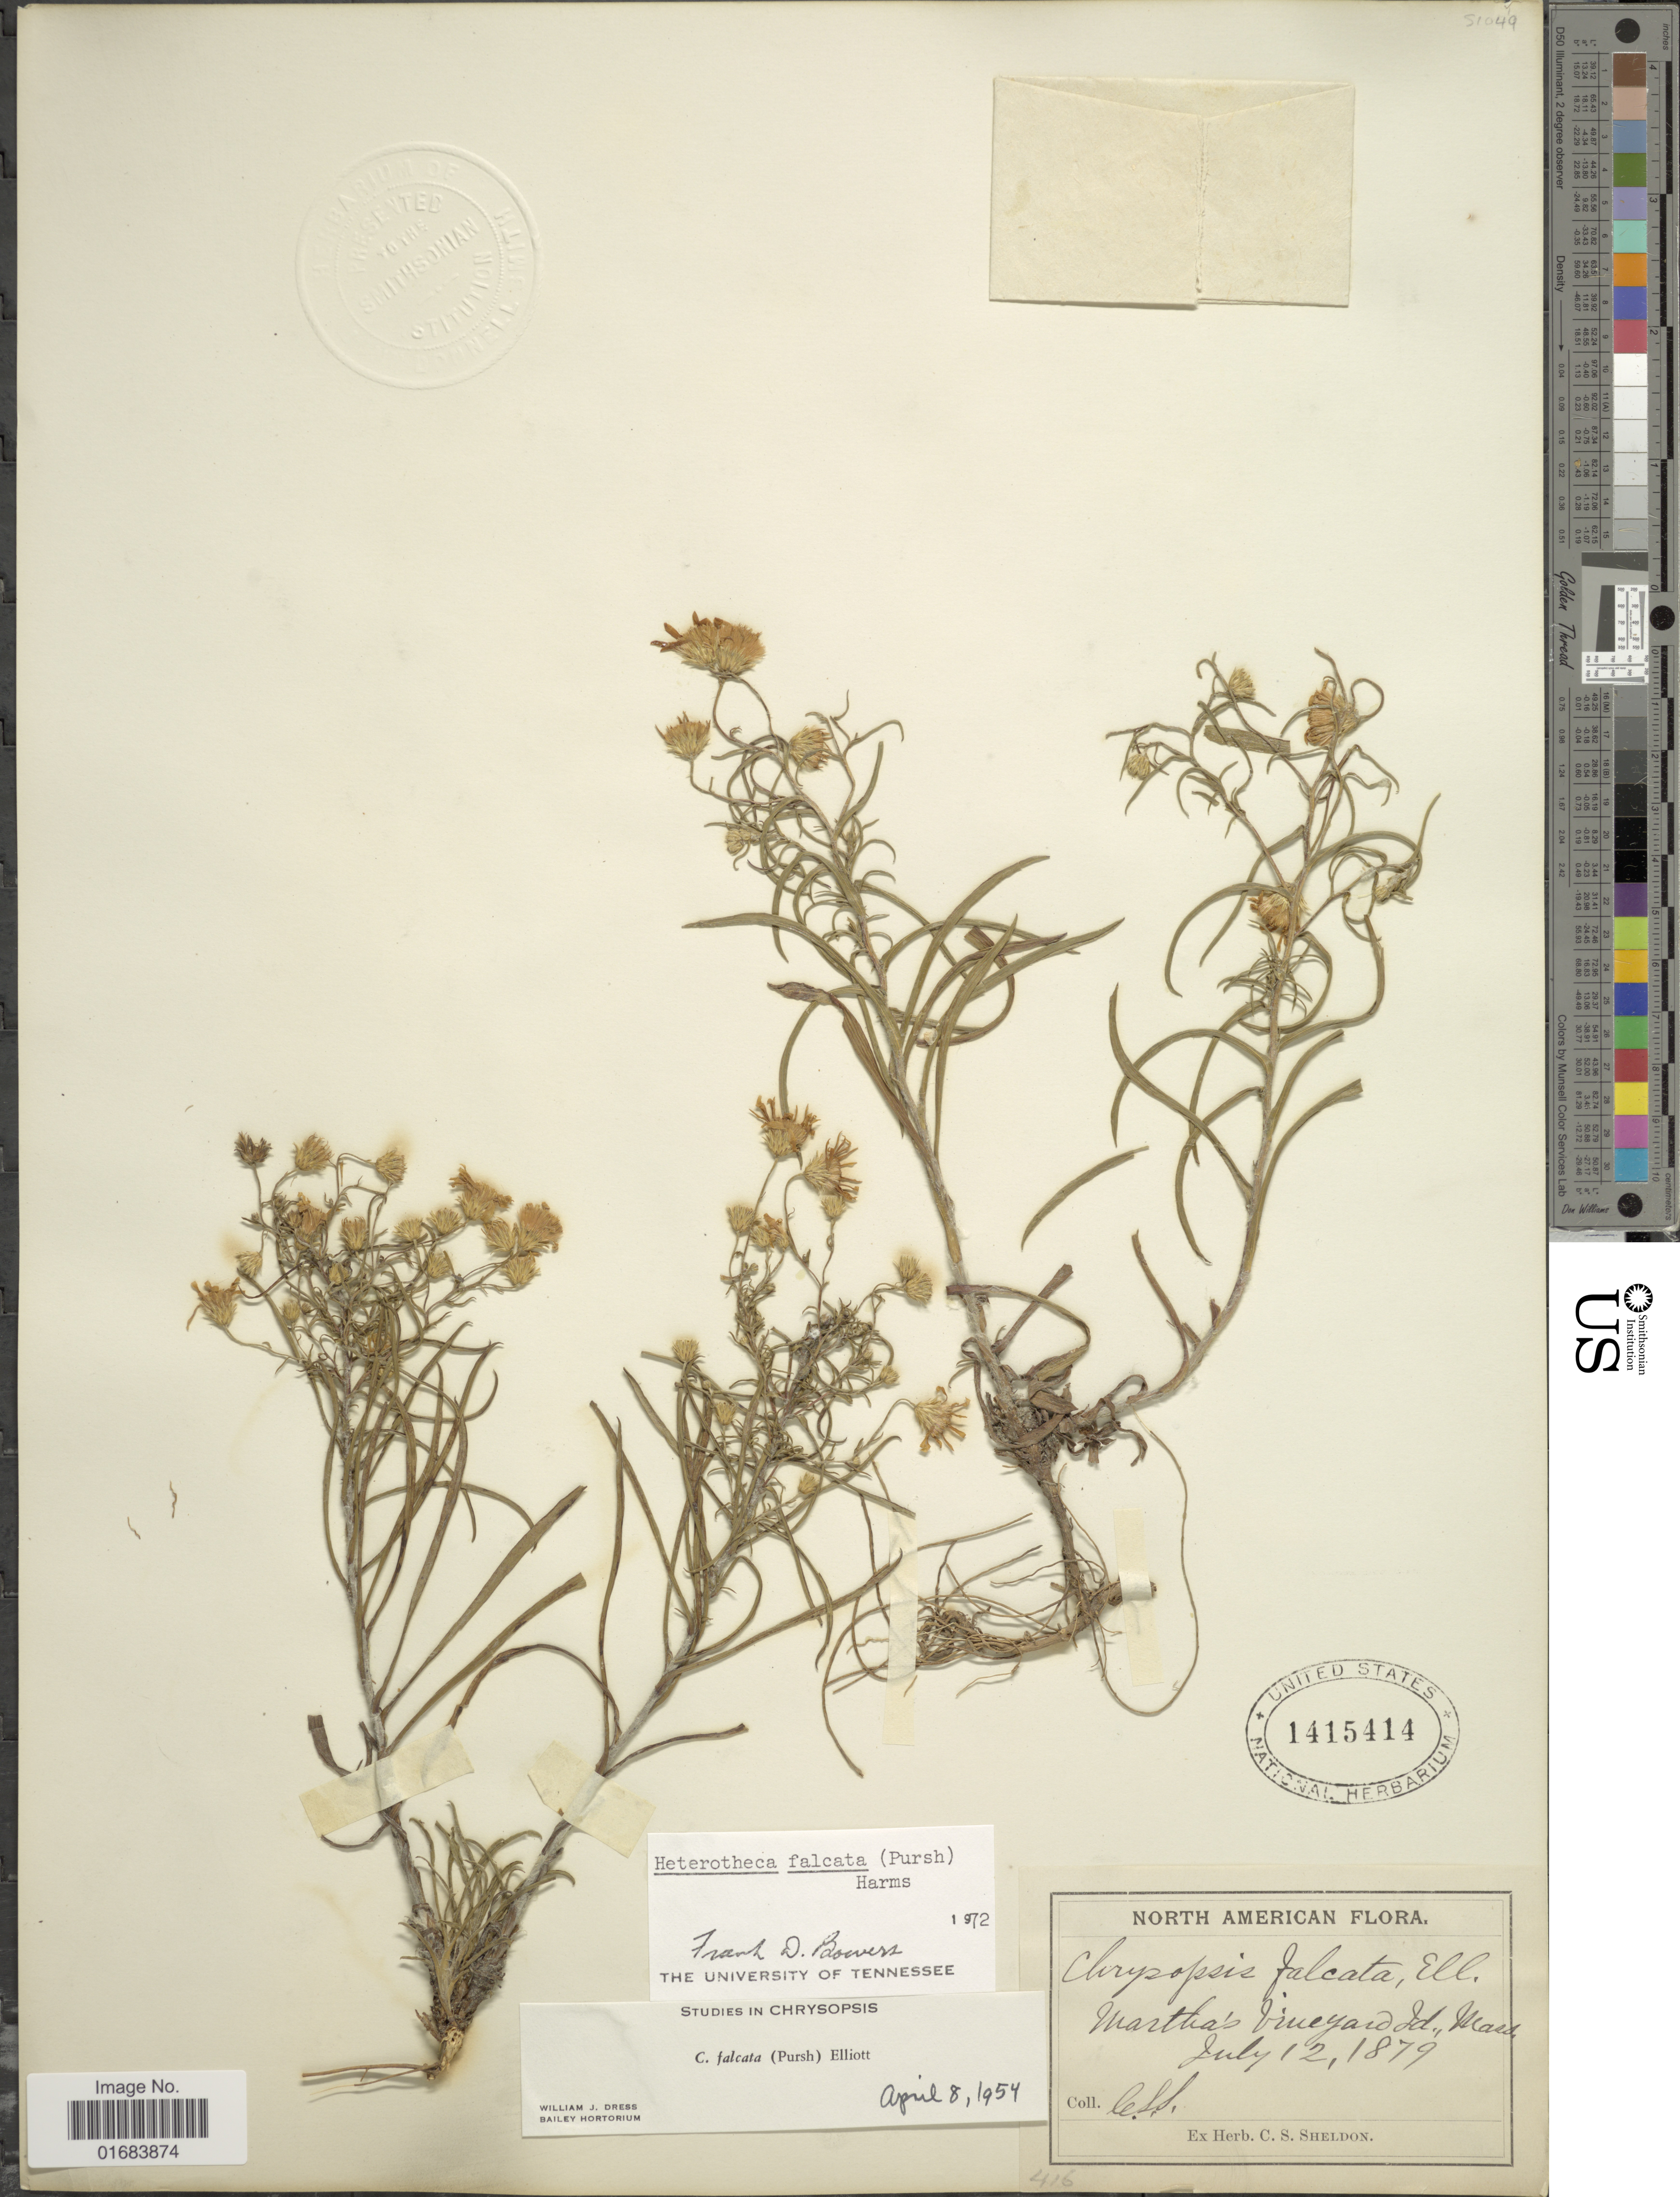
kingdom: Plantae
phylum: Tracheophyta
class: Magnoliopsida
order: Asterales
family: Asteraceae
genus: Pityopsis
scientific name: Pityopsis falcata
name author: (Pursh) Nutt.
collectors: C. S. Sheldon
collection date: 1879-07-12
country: United States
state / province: Massachusetts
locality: Martha's Vineyard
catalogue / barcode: US 1415414